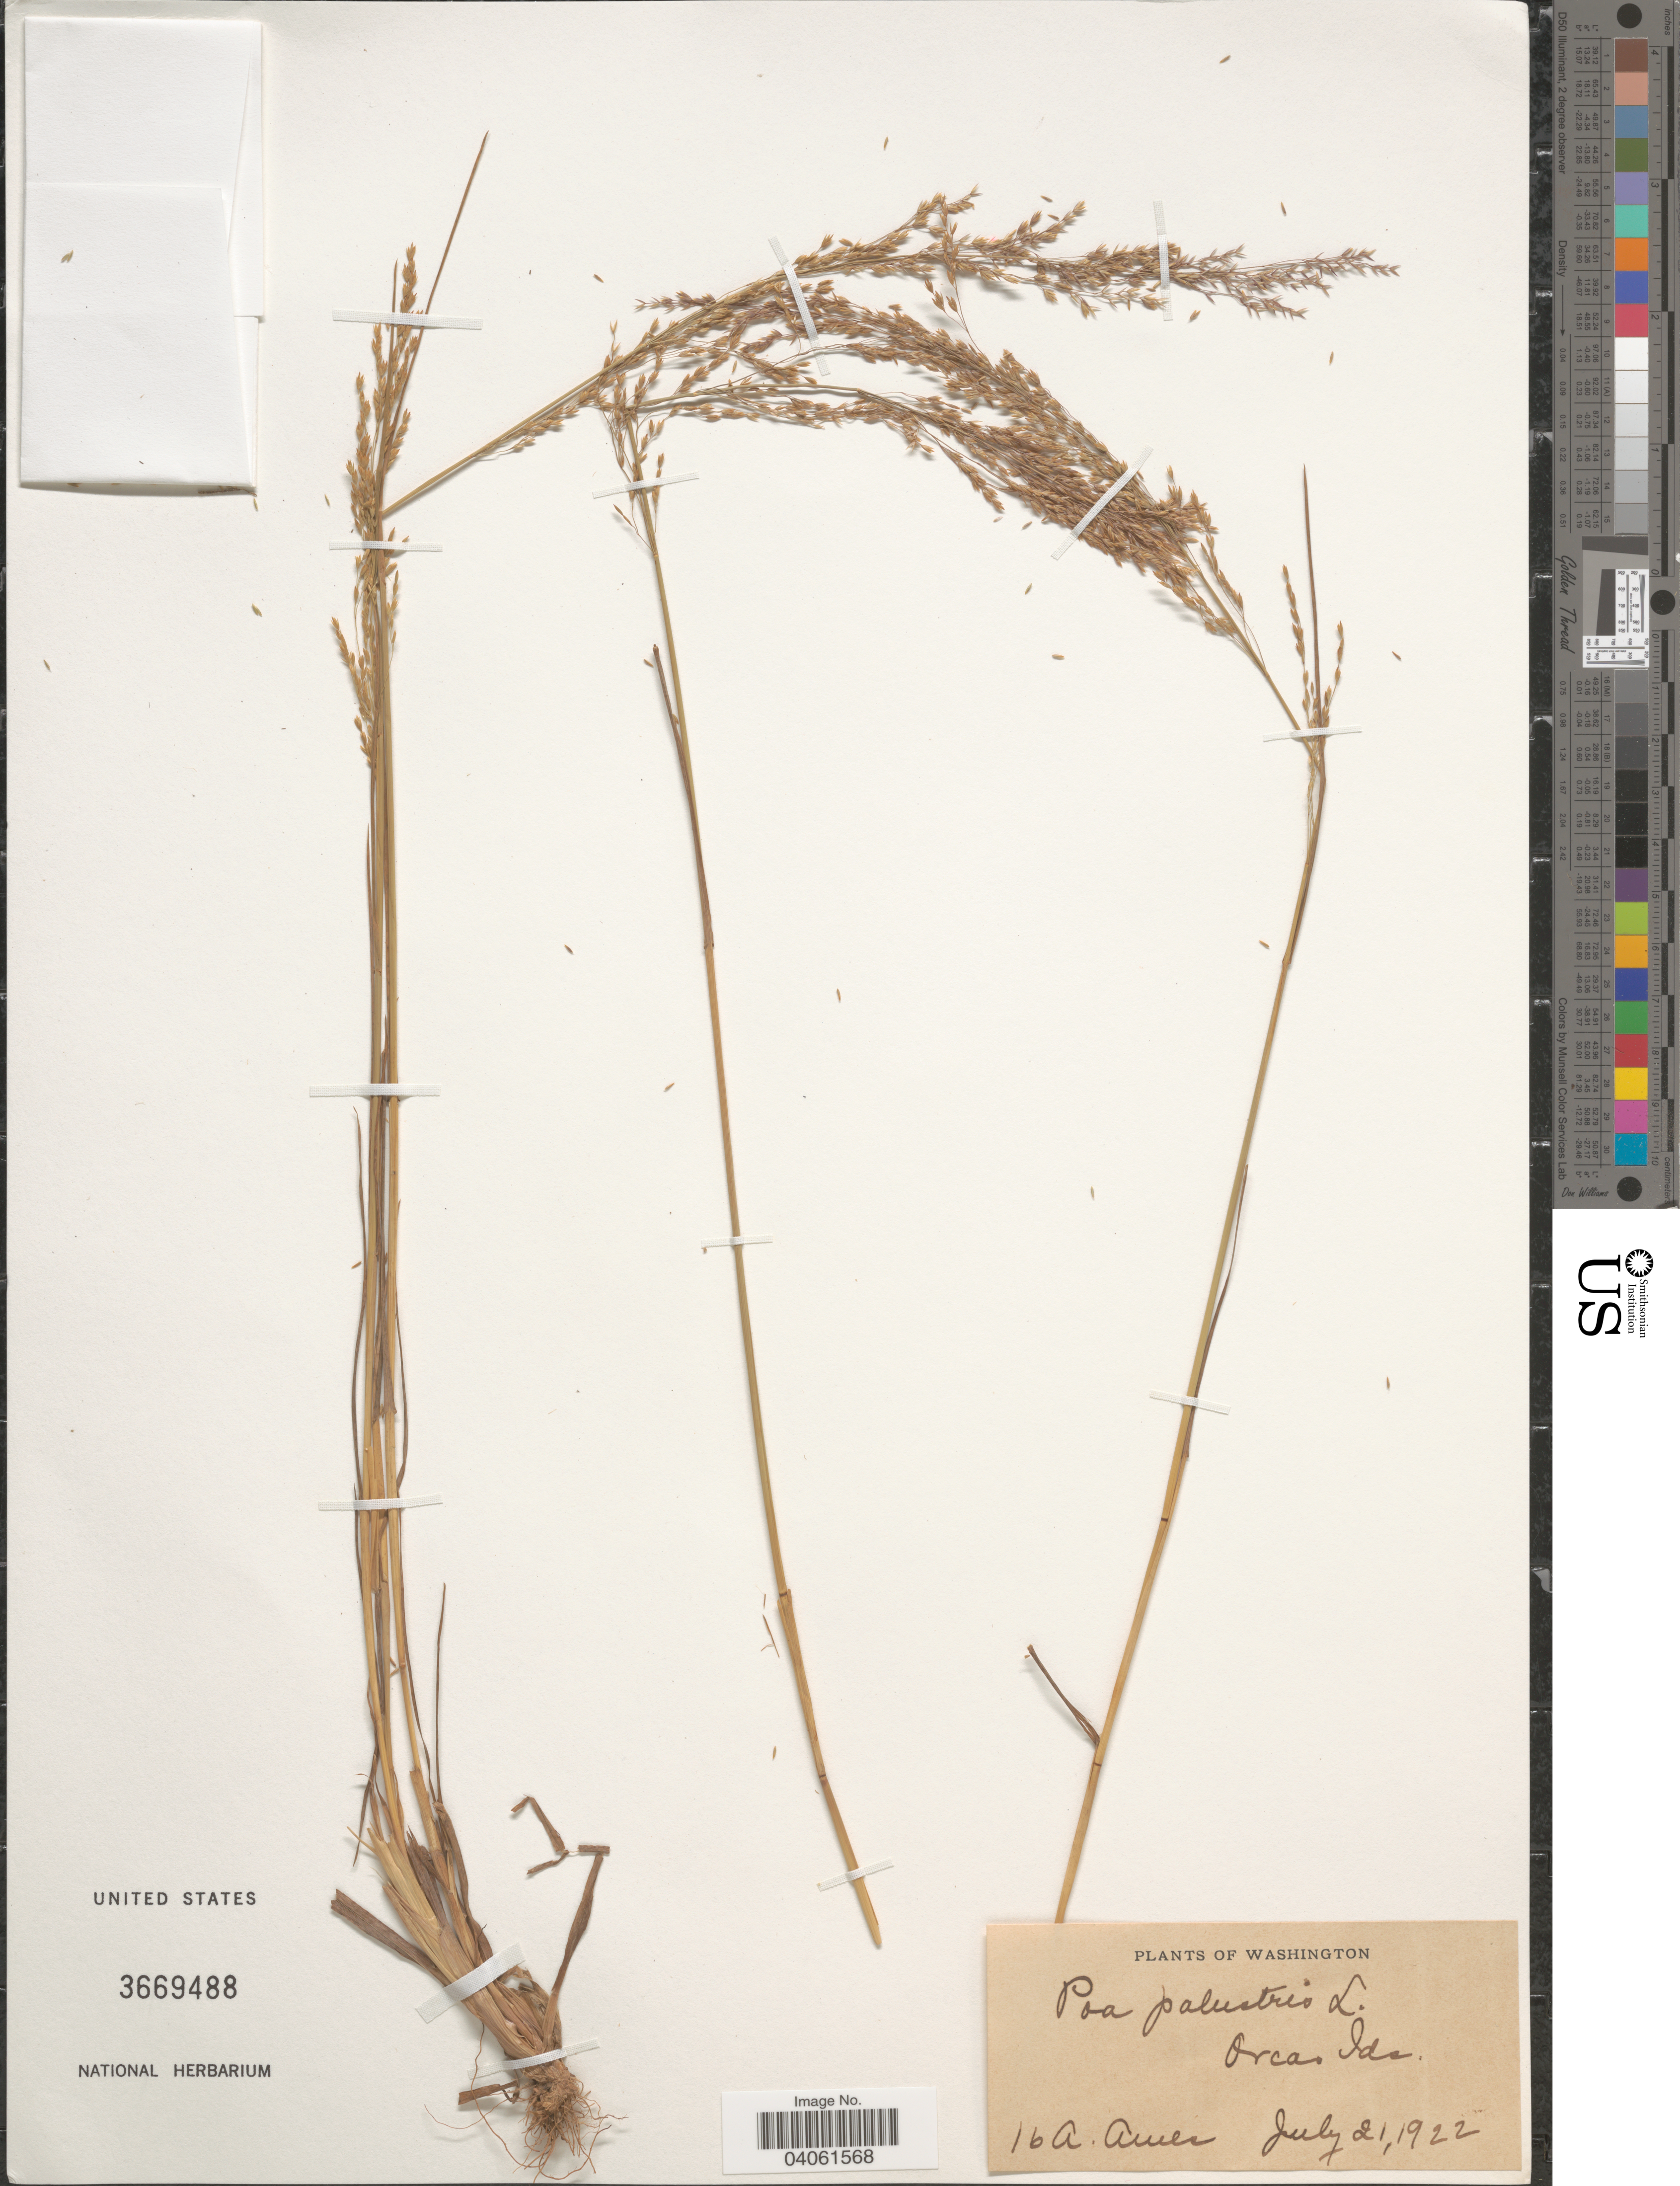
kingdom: Plantae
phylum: Tracheophyta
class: Liliopsida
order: Poales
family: Poaceae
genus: Poa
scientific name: Poa palustris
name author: L.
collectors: A. Ames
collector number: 16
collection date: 1922-07-21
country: United States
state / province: Washington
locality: Orcas Ids.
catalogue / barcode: US 3669488